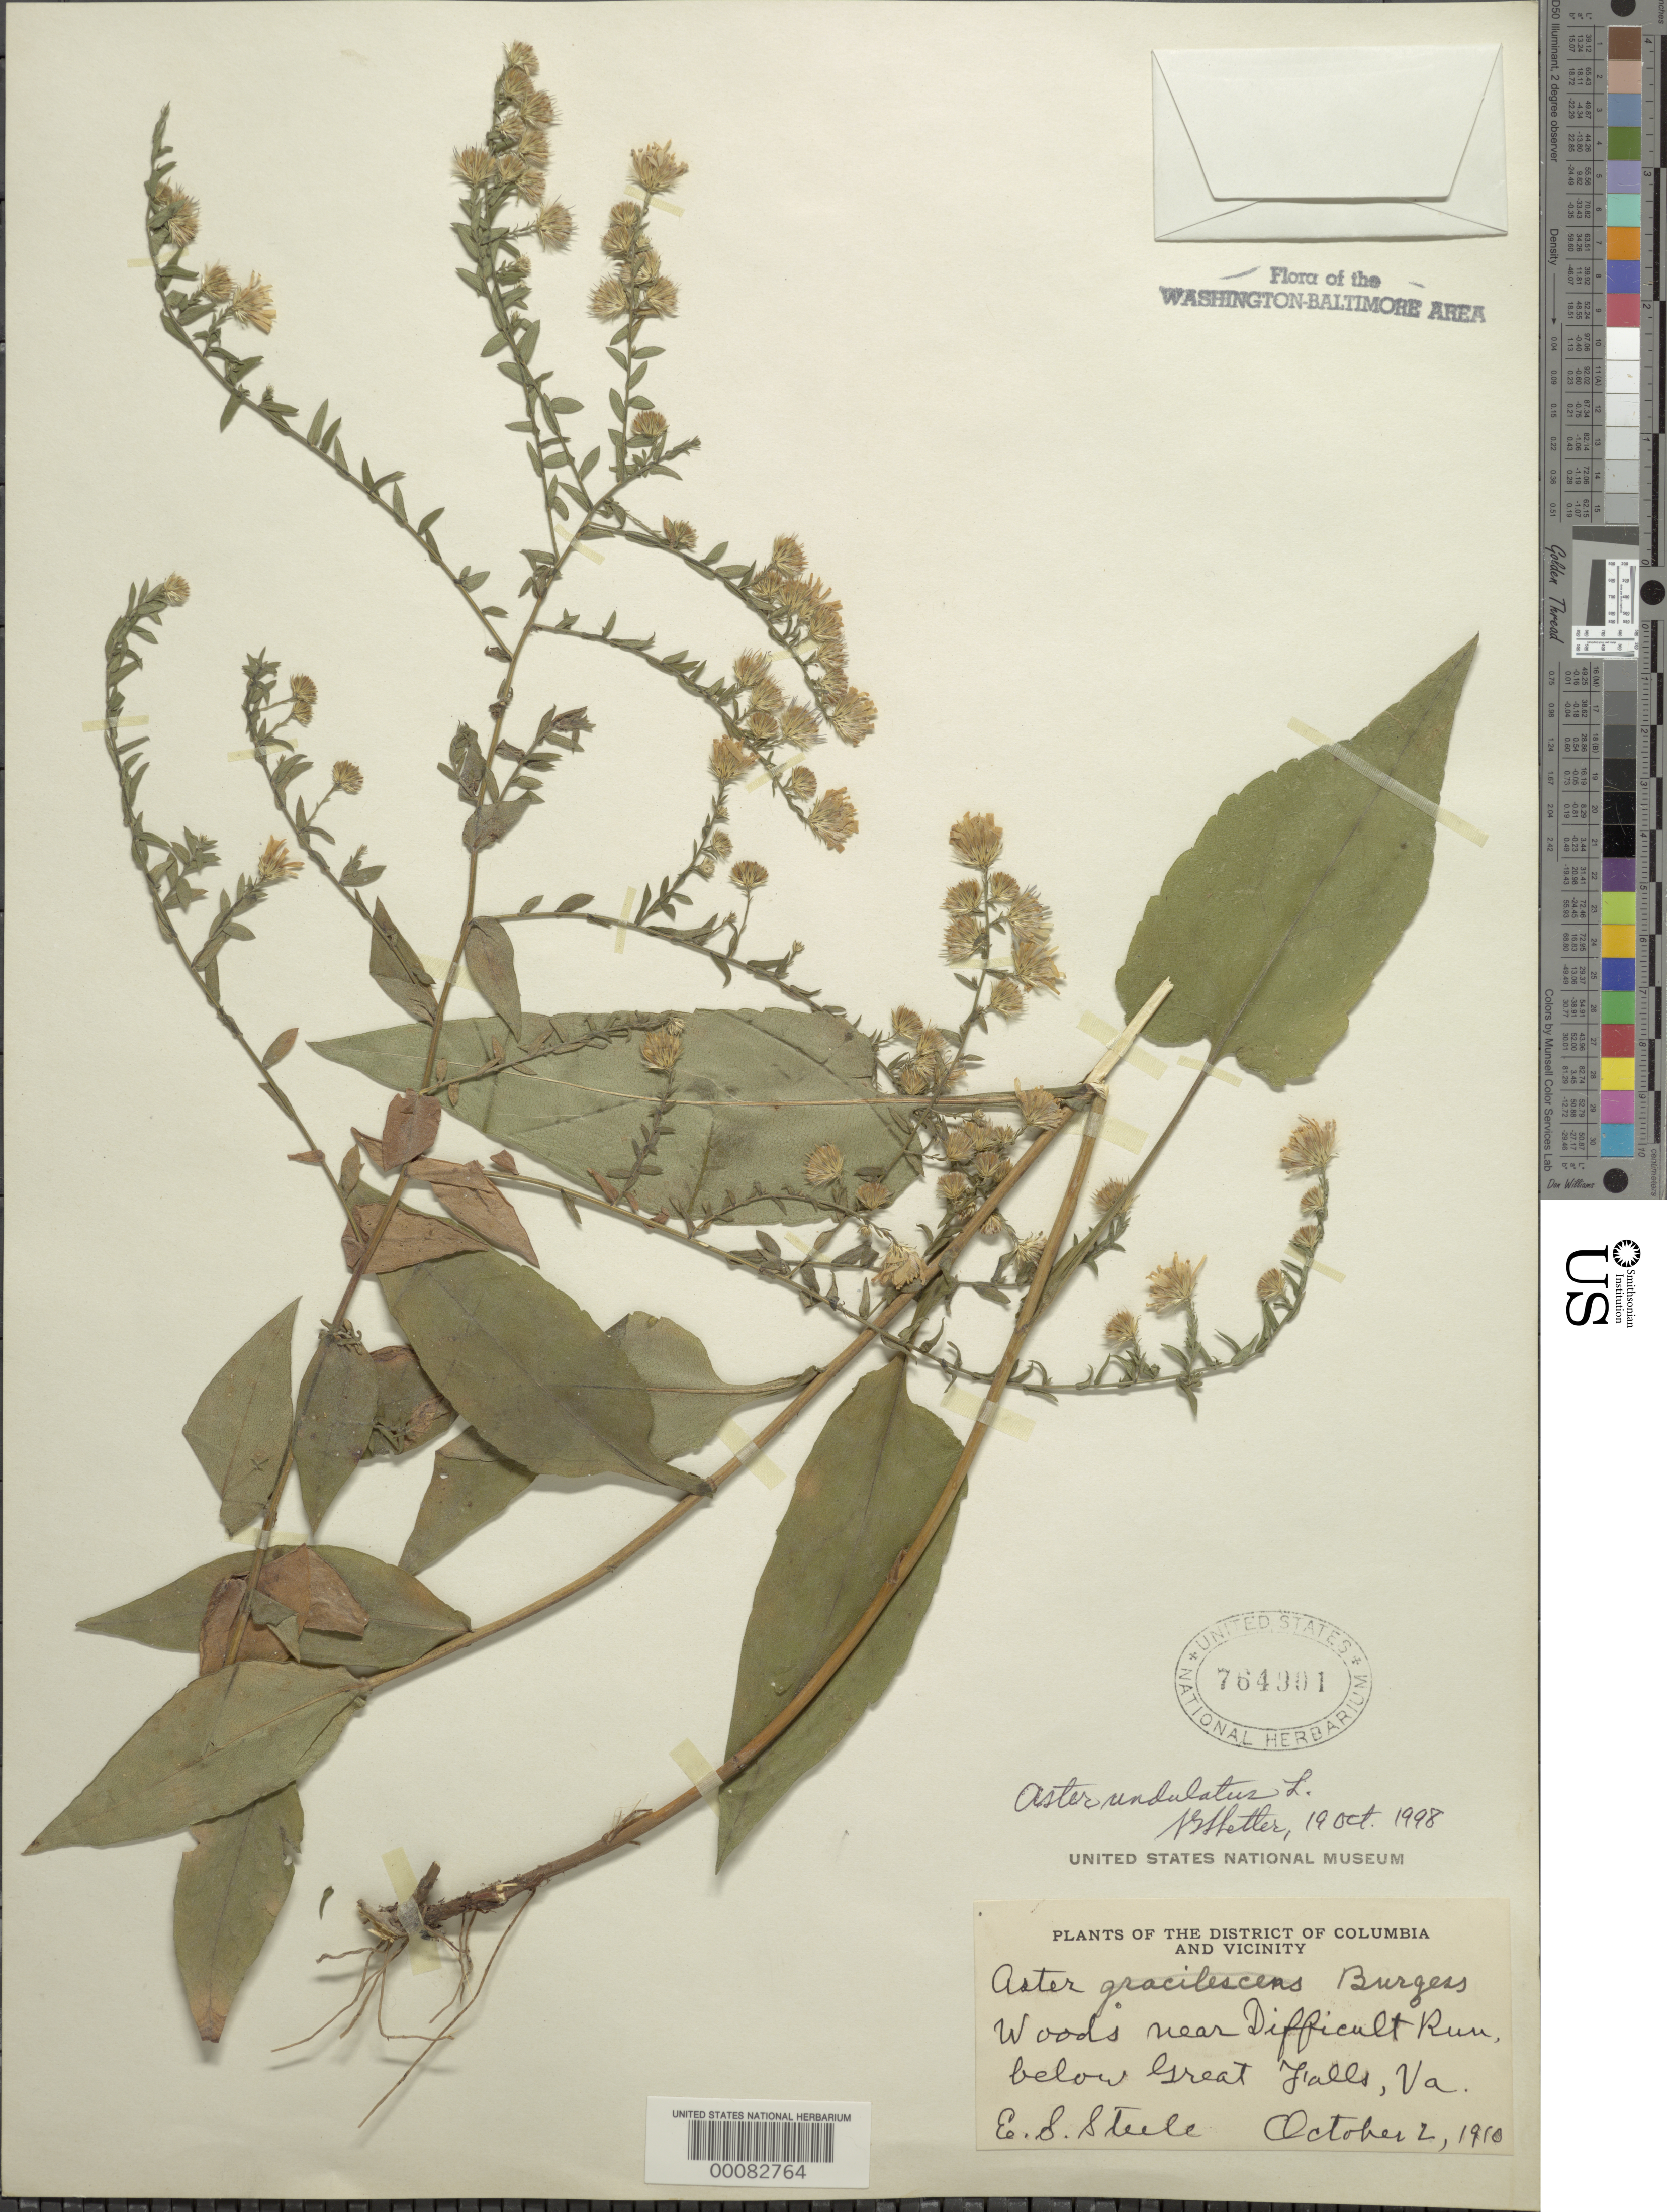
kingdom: Plantae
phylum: Tracheophyta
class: Magnoliopsida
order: Asterales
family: Asteraceae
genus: Symphyotrichum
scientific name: Symphyotrichum undulatum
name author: (L.) G.L. Nesom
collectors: E. Steele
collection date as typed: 02 Oct 1910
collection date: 1910-10-02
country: United States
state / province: Virginia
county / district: Fairfax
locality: Near Difficult Run C. & O. Canal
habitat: Woods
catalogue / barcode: US 764901